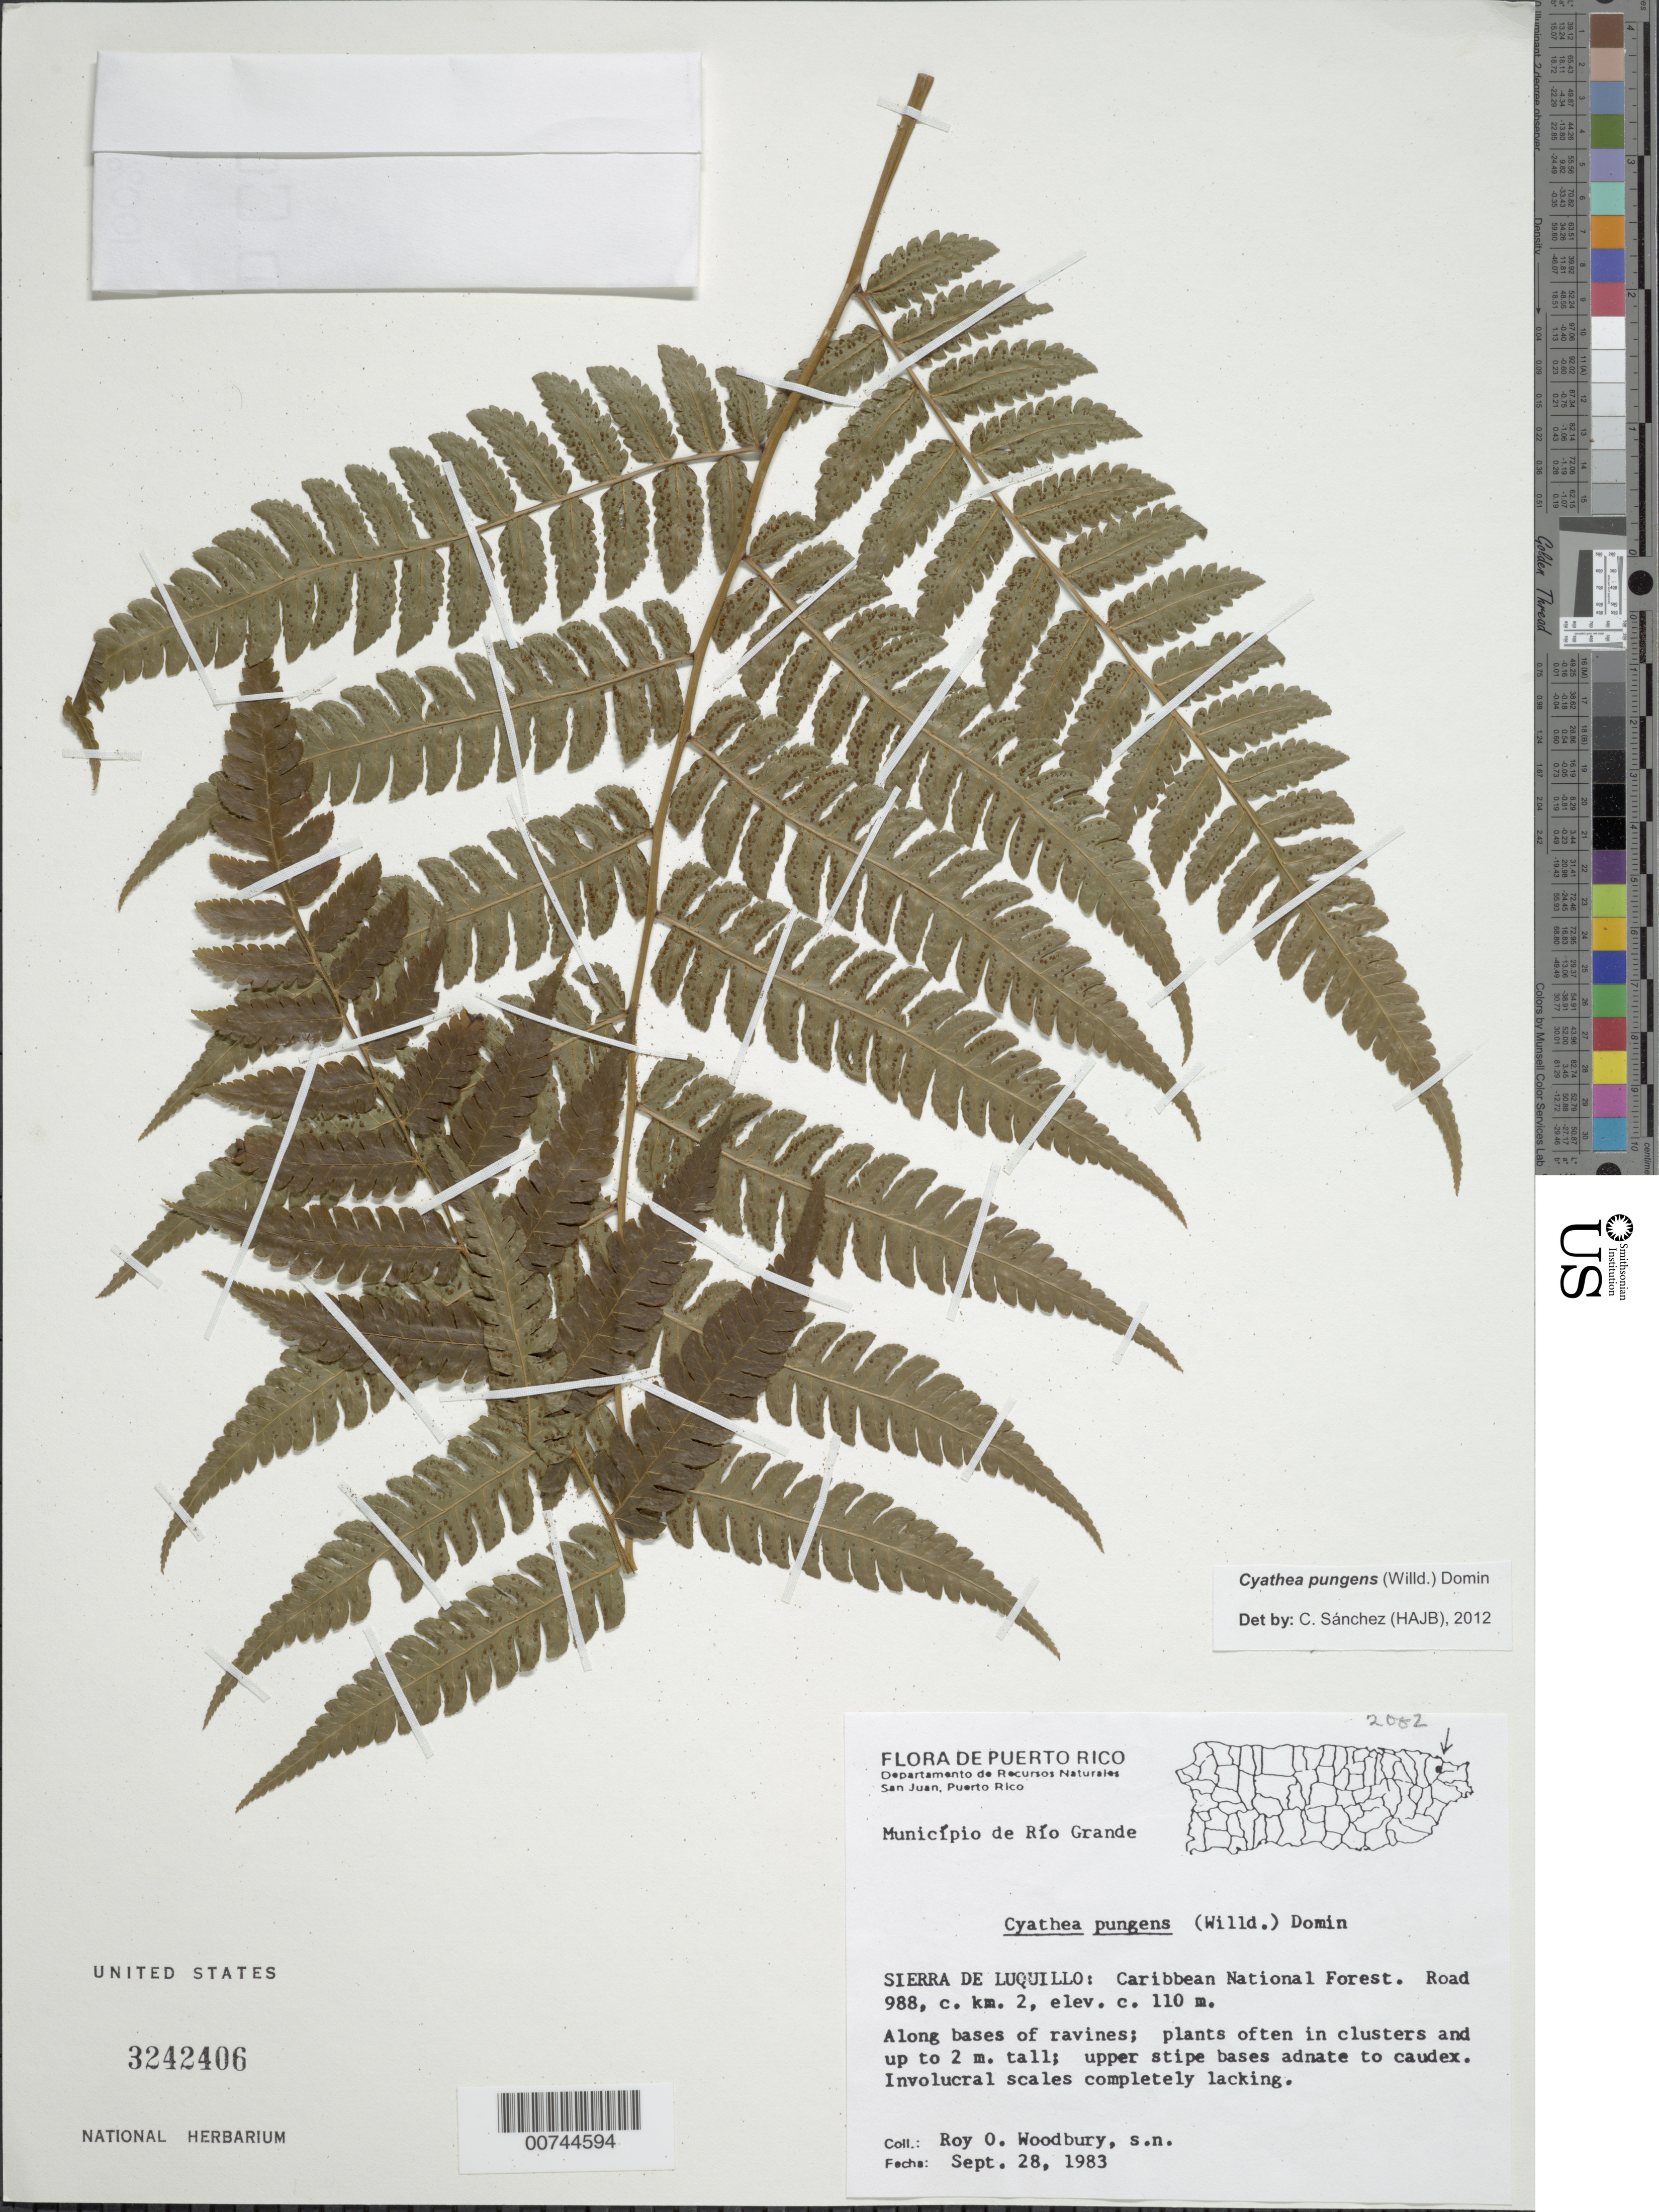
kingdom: Plantae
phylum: Tracheophyta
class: Polypodiopsida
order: Cyatheales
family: Cyatheaceae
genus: Cyathea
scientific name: Cyathea pungens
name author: (Willd.) Domin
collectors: R. O. Woodbury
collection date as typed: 28 Sep 1983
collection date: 1983-09-28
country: Puerto Rico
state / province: Río Grande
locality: Sierra de Luquillo: Caribbean National Forest. Road 988, c. km 2. Municipio de Río Grande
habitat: Along bases of ravine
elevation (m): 110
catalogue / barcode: US 3242406